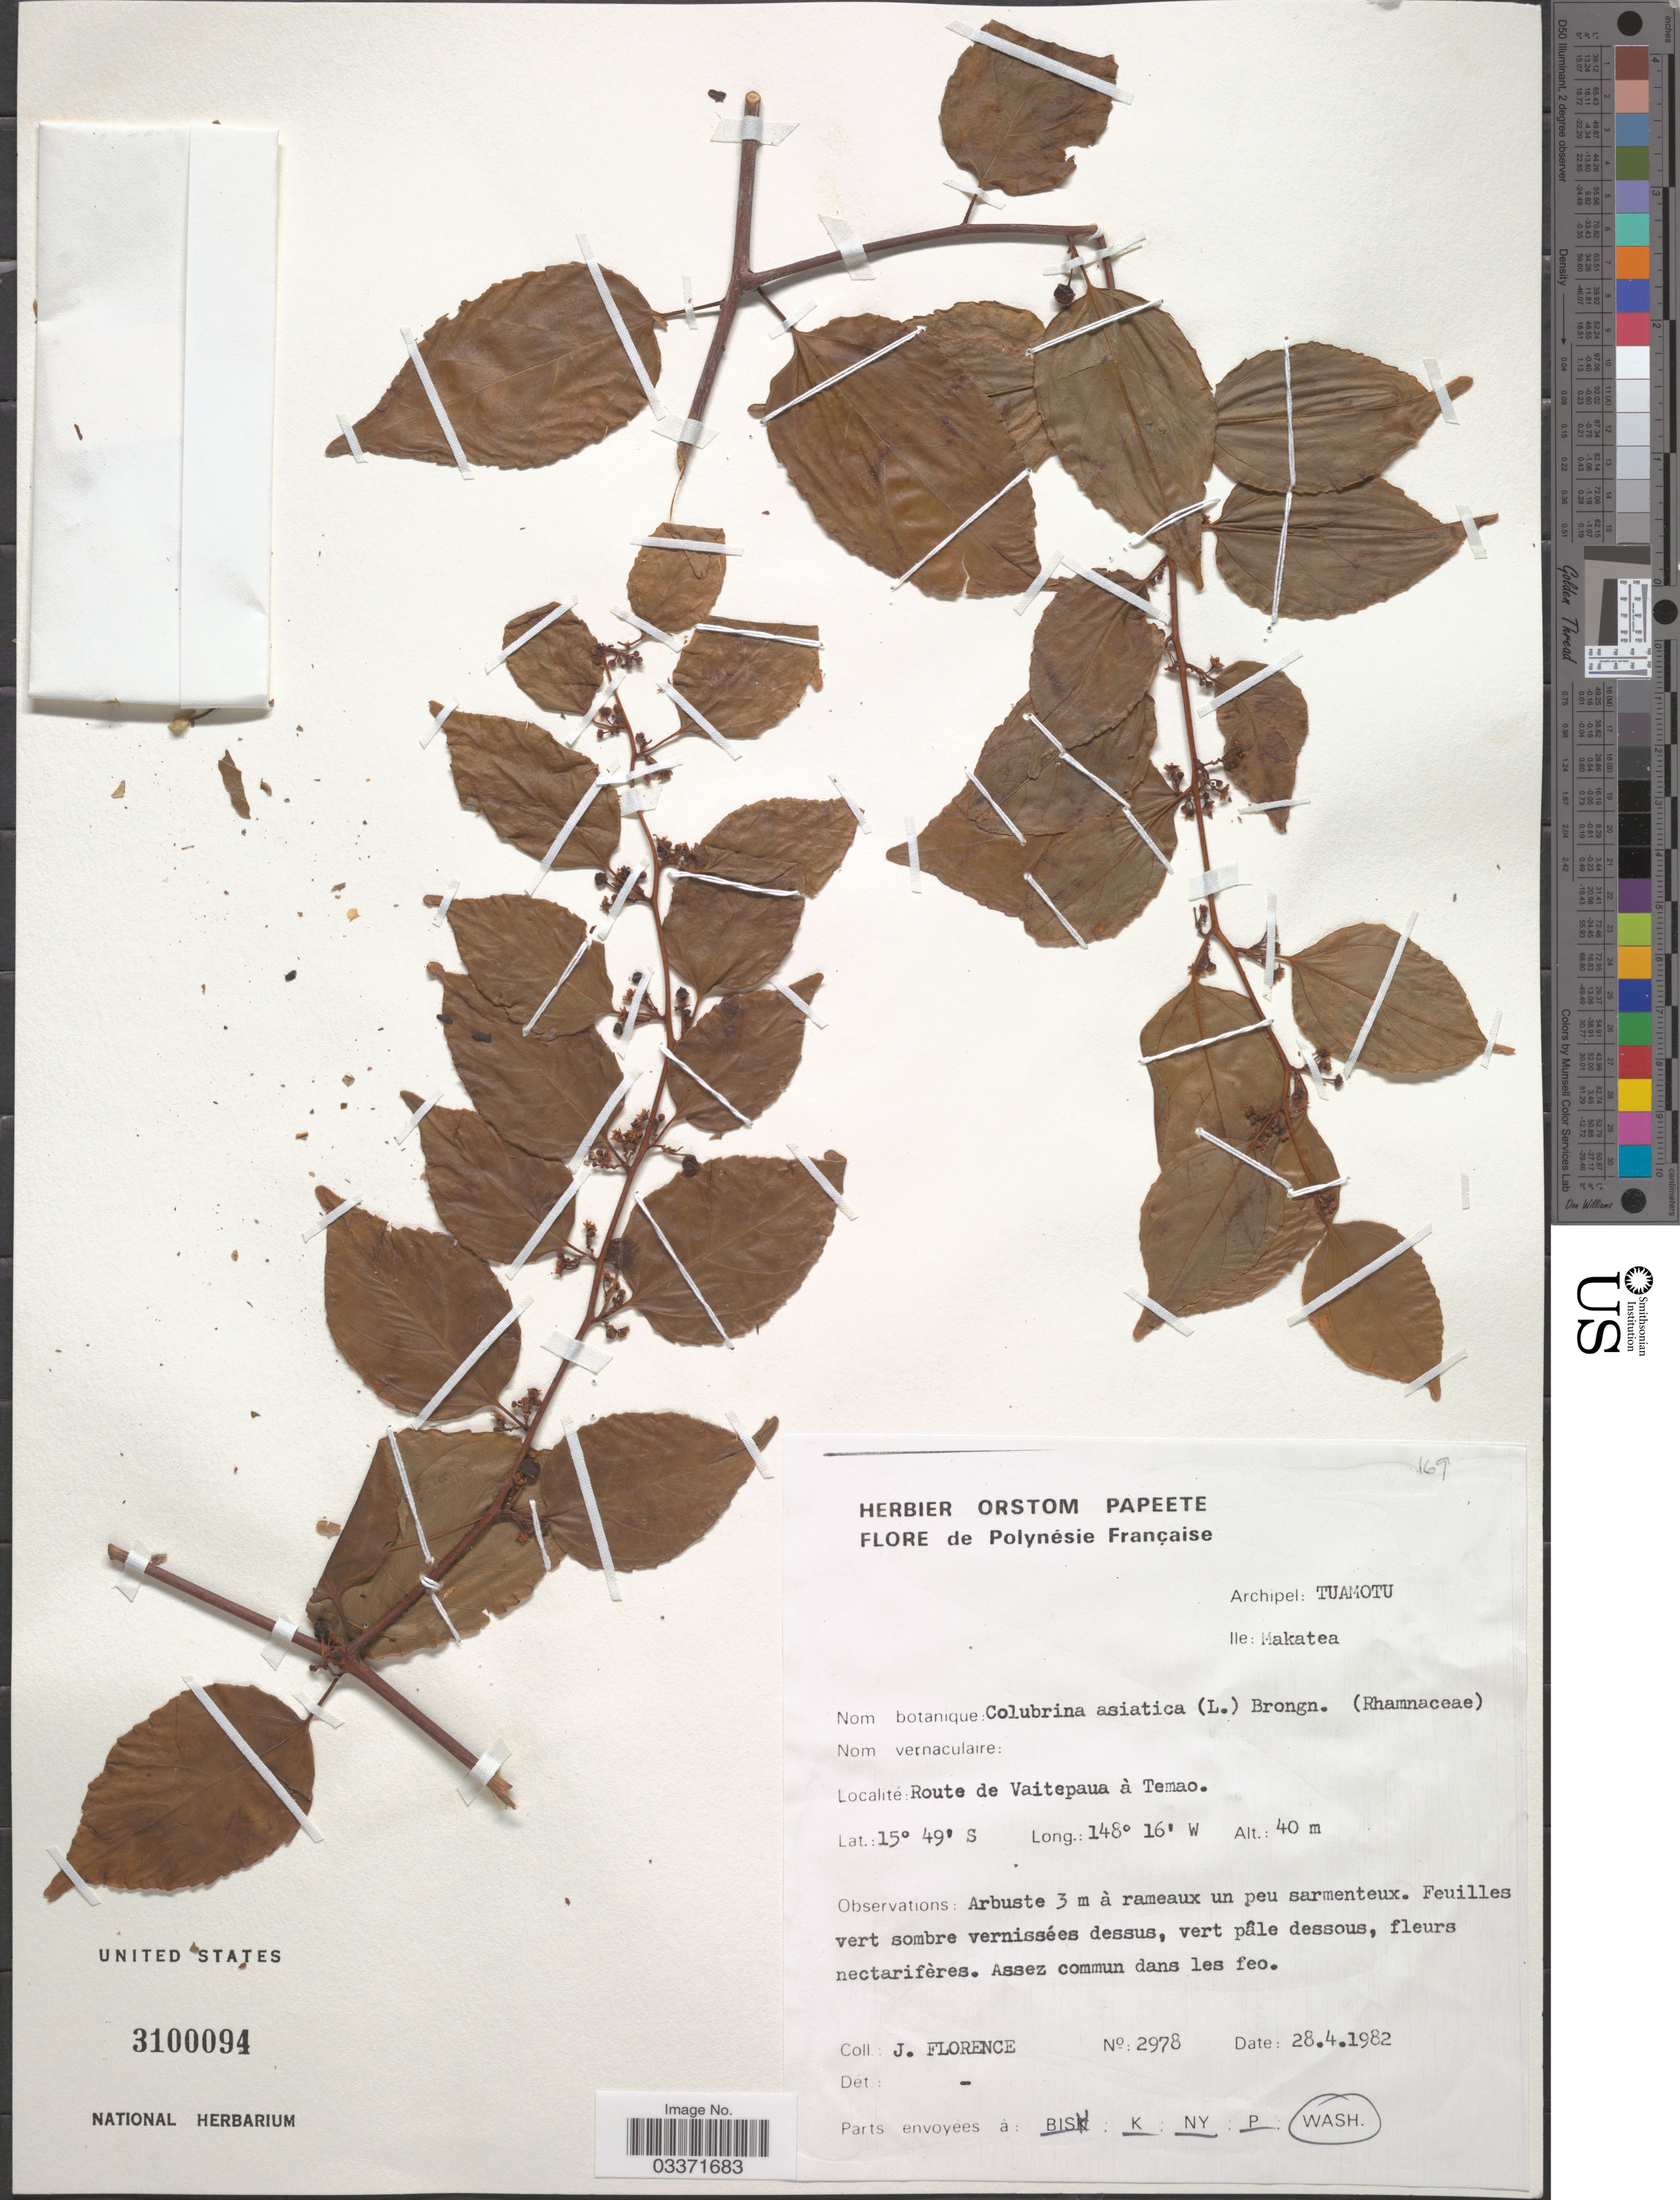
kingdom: Plantae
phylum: Tracheophyta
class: Magnoliopsida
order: Rosales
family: Rhamnaceae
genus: Colubrina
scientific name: Colubrina asiatica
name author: (L.) Brongn.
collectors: J. Florence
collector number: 2978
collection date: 1982-04-28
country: French Polynesia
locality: Archipel: Tuamotu, Ile: Makatea, Route de Vaitepaua à Temao.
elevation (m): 40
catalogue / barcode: US 3100094